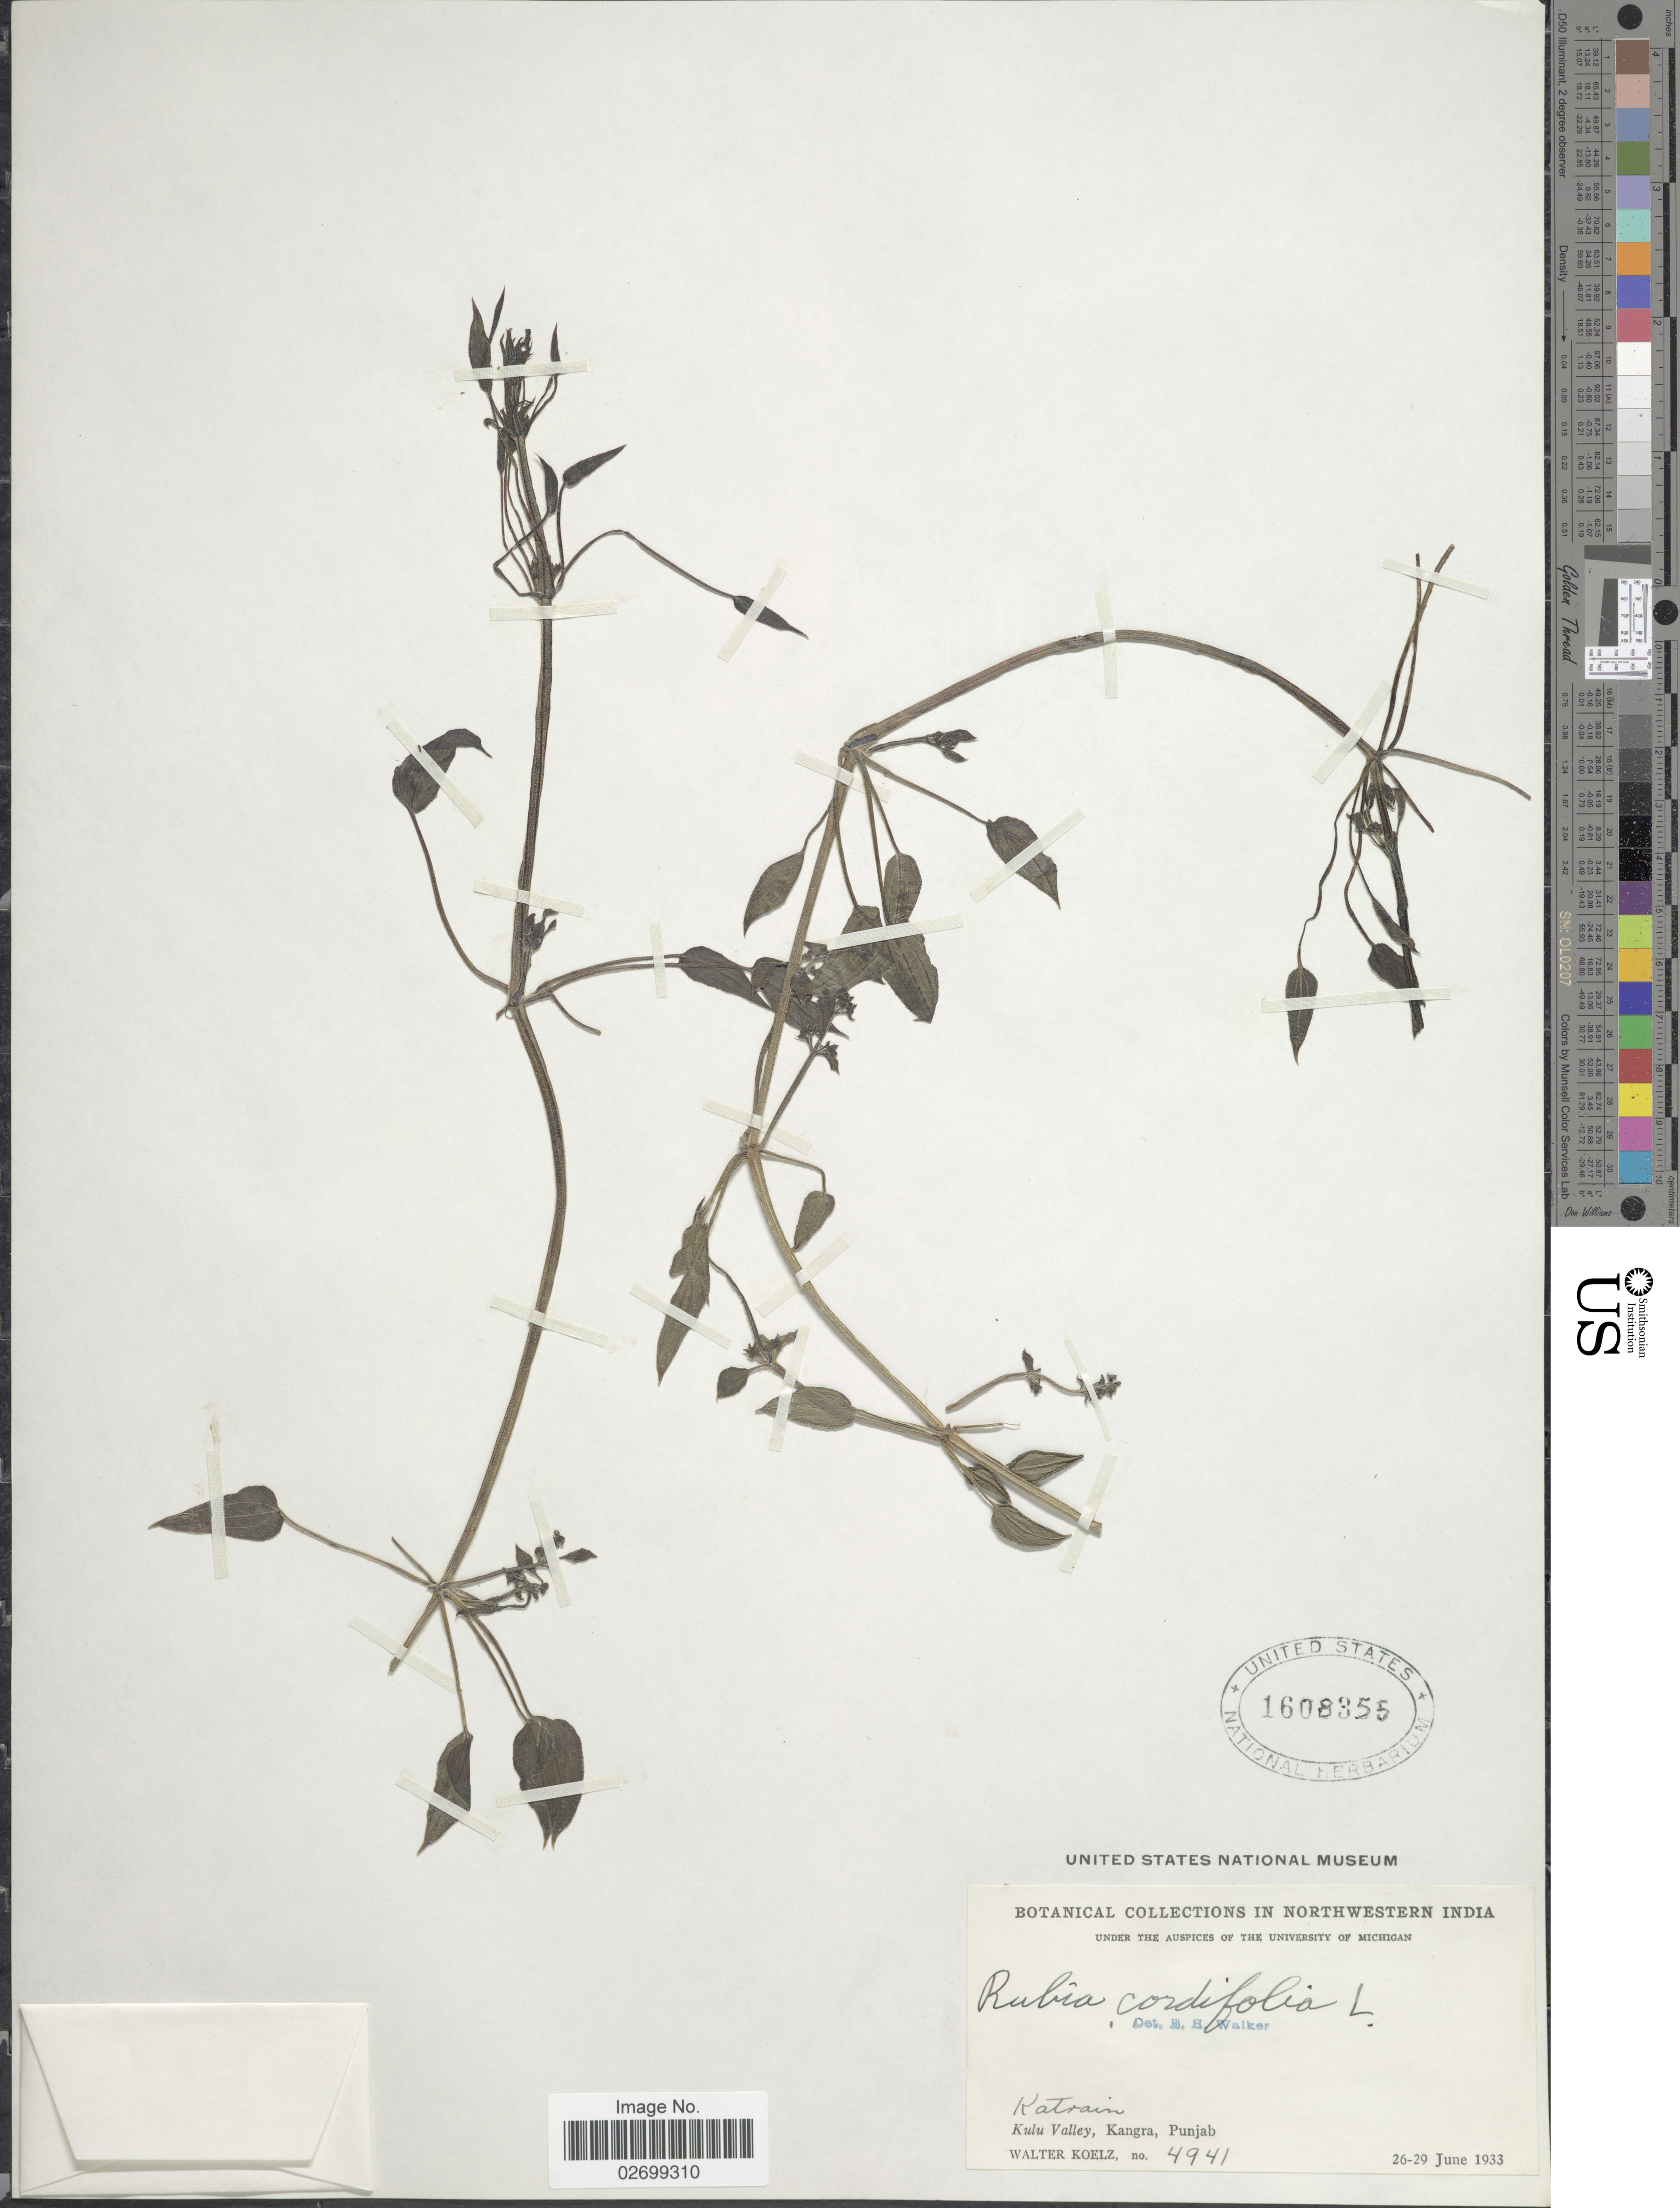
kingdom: Plantae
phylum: Tracheophyta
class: Magnoliopsida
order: Gentianales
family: Rubiaceae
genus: Rubia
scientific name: Rubia cordifolia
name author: L.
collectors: W. N. Koelz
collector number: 4941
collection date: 1933-06-26/1933-06-29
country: India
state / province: Punjab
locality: Northwestern India, Katrain, Kuly Valley, Kangra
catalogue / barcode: US 1608355